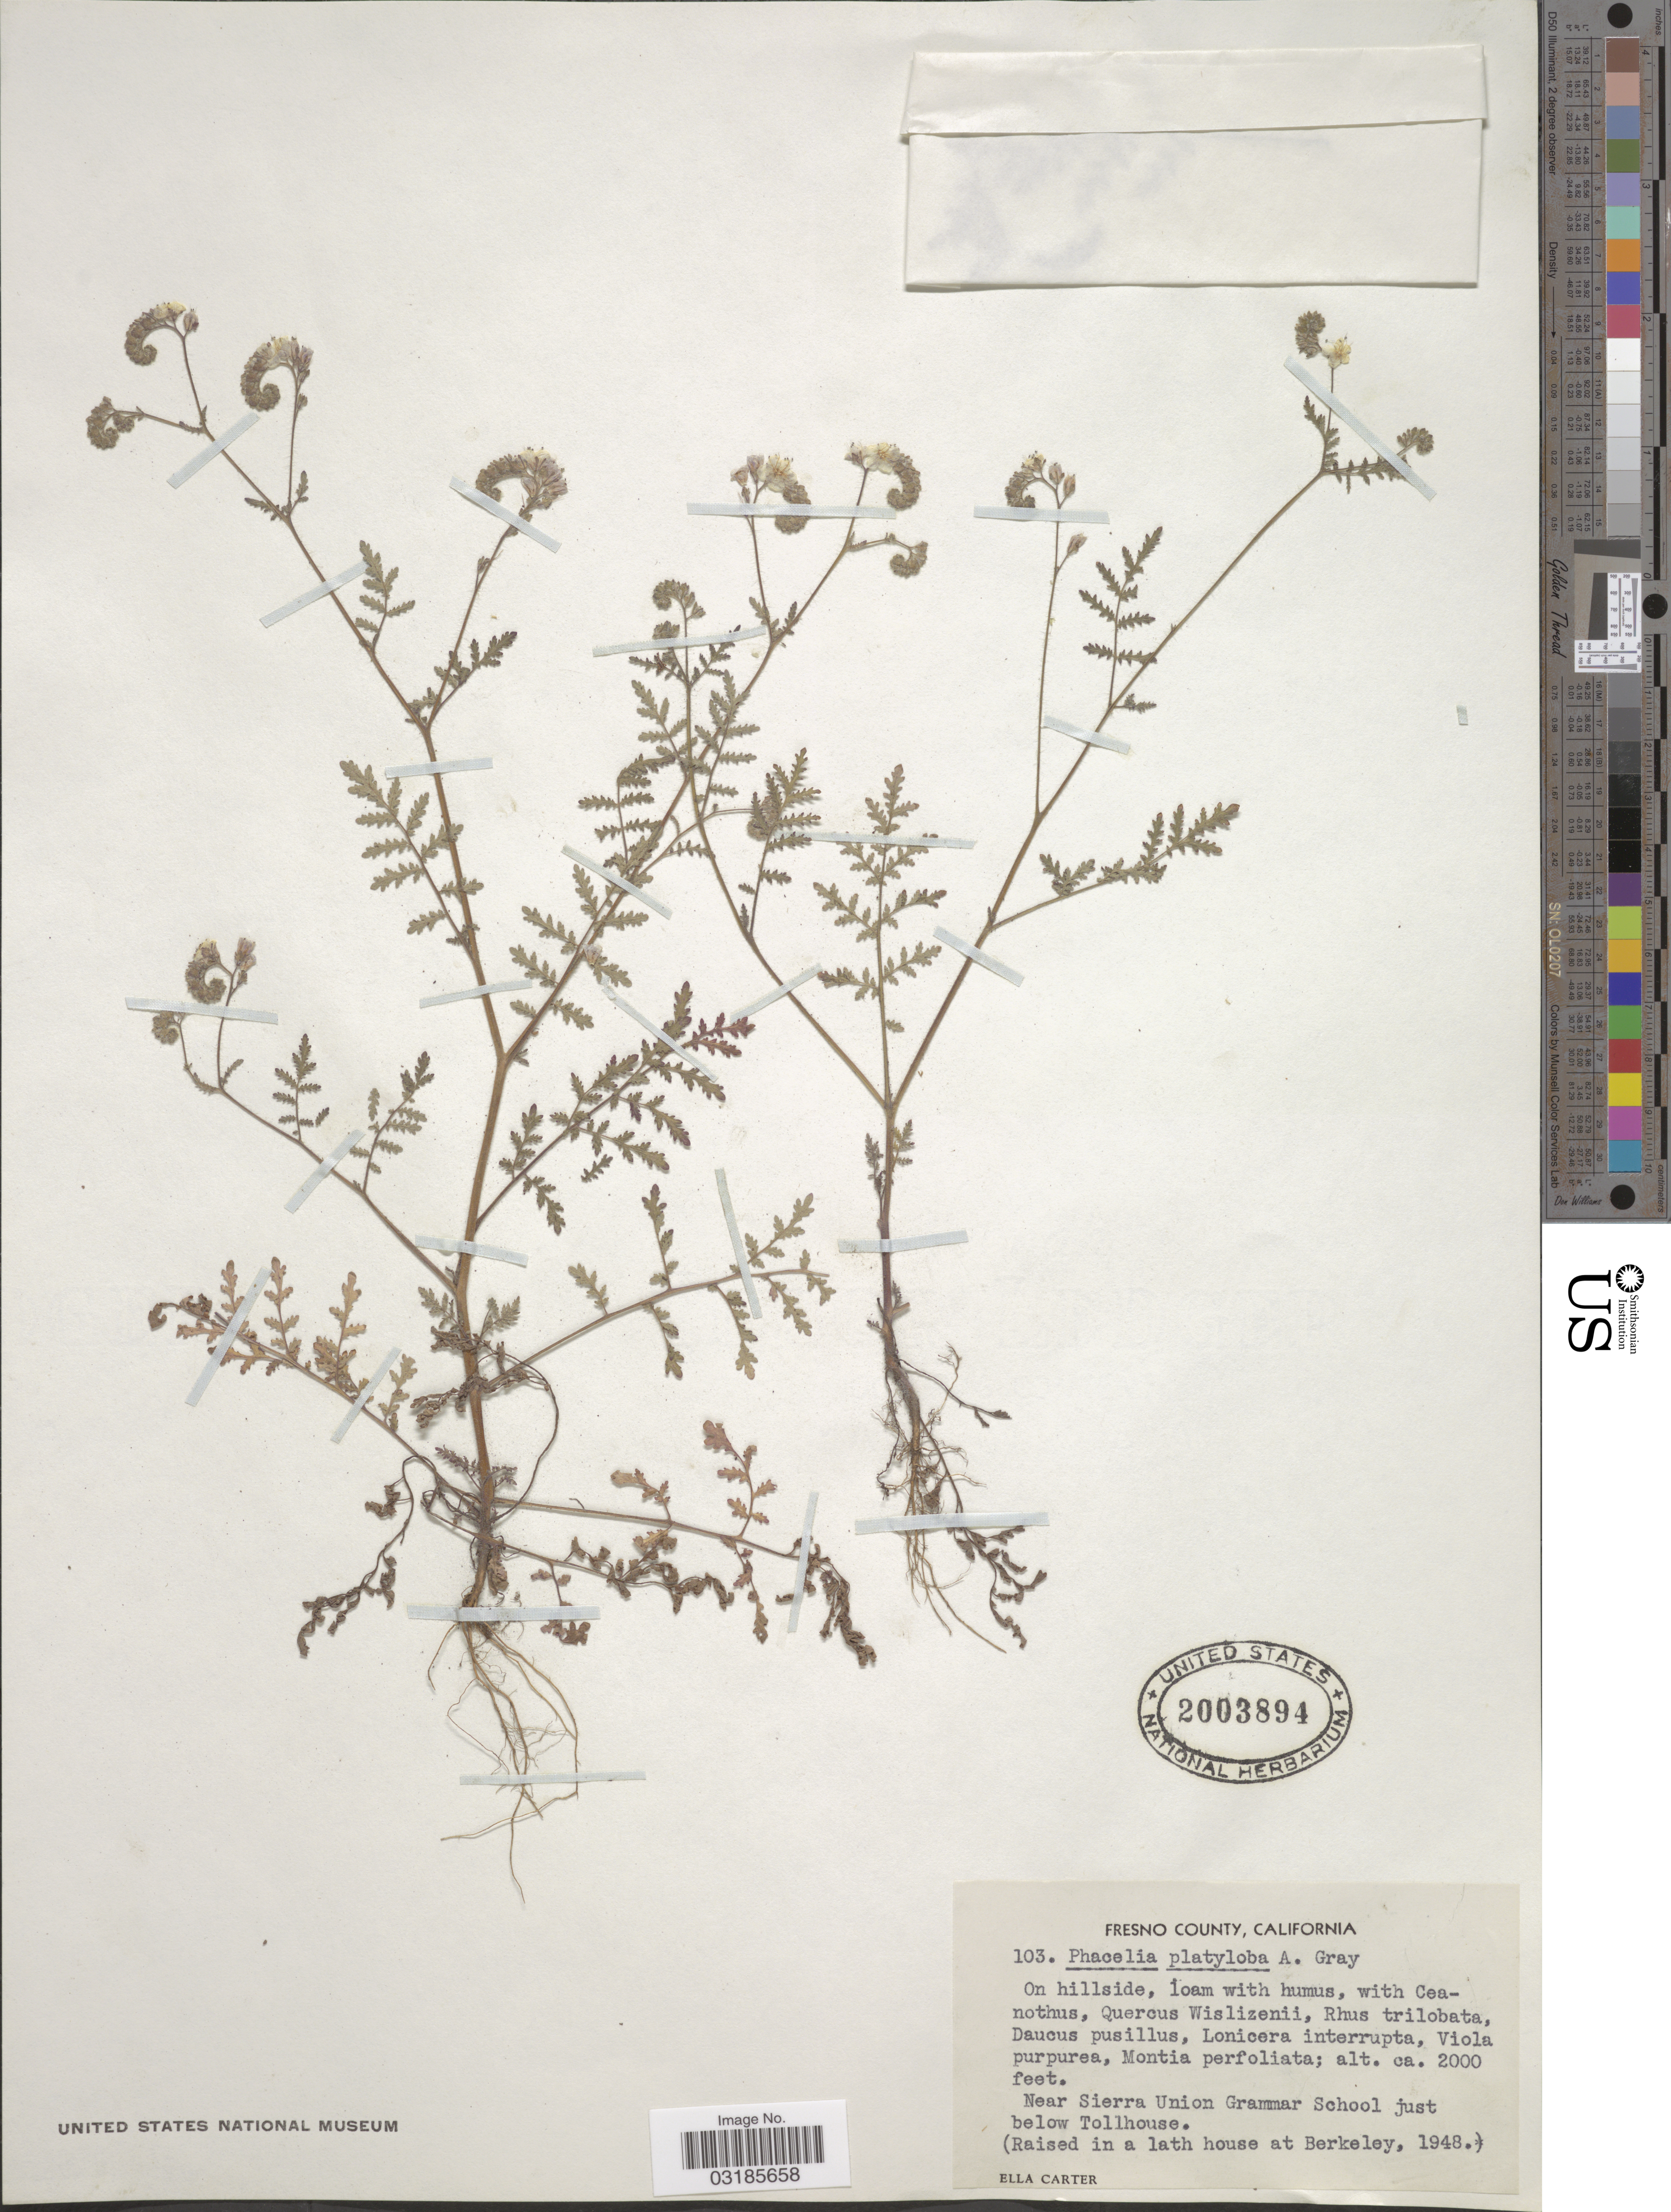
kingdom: Plantae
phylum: Tracheophyta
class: Magnoliopsida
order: Boraginales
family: Hydrophyllaceae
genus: Phacelia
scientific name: Phacelia platyloba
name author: A. Gray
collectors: E. Carter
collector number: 103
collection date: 1948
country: United States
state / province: California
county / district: Fresno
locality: Fresno County, Near Sierra Union Grammar School just below Tollhouse. (Raised in a lath house at Berkeley).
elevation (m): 610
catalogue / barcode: US 2003894